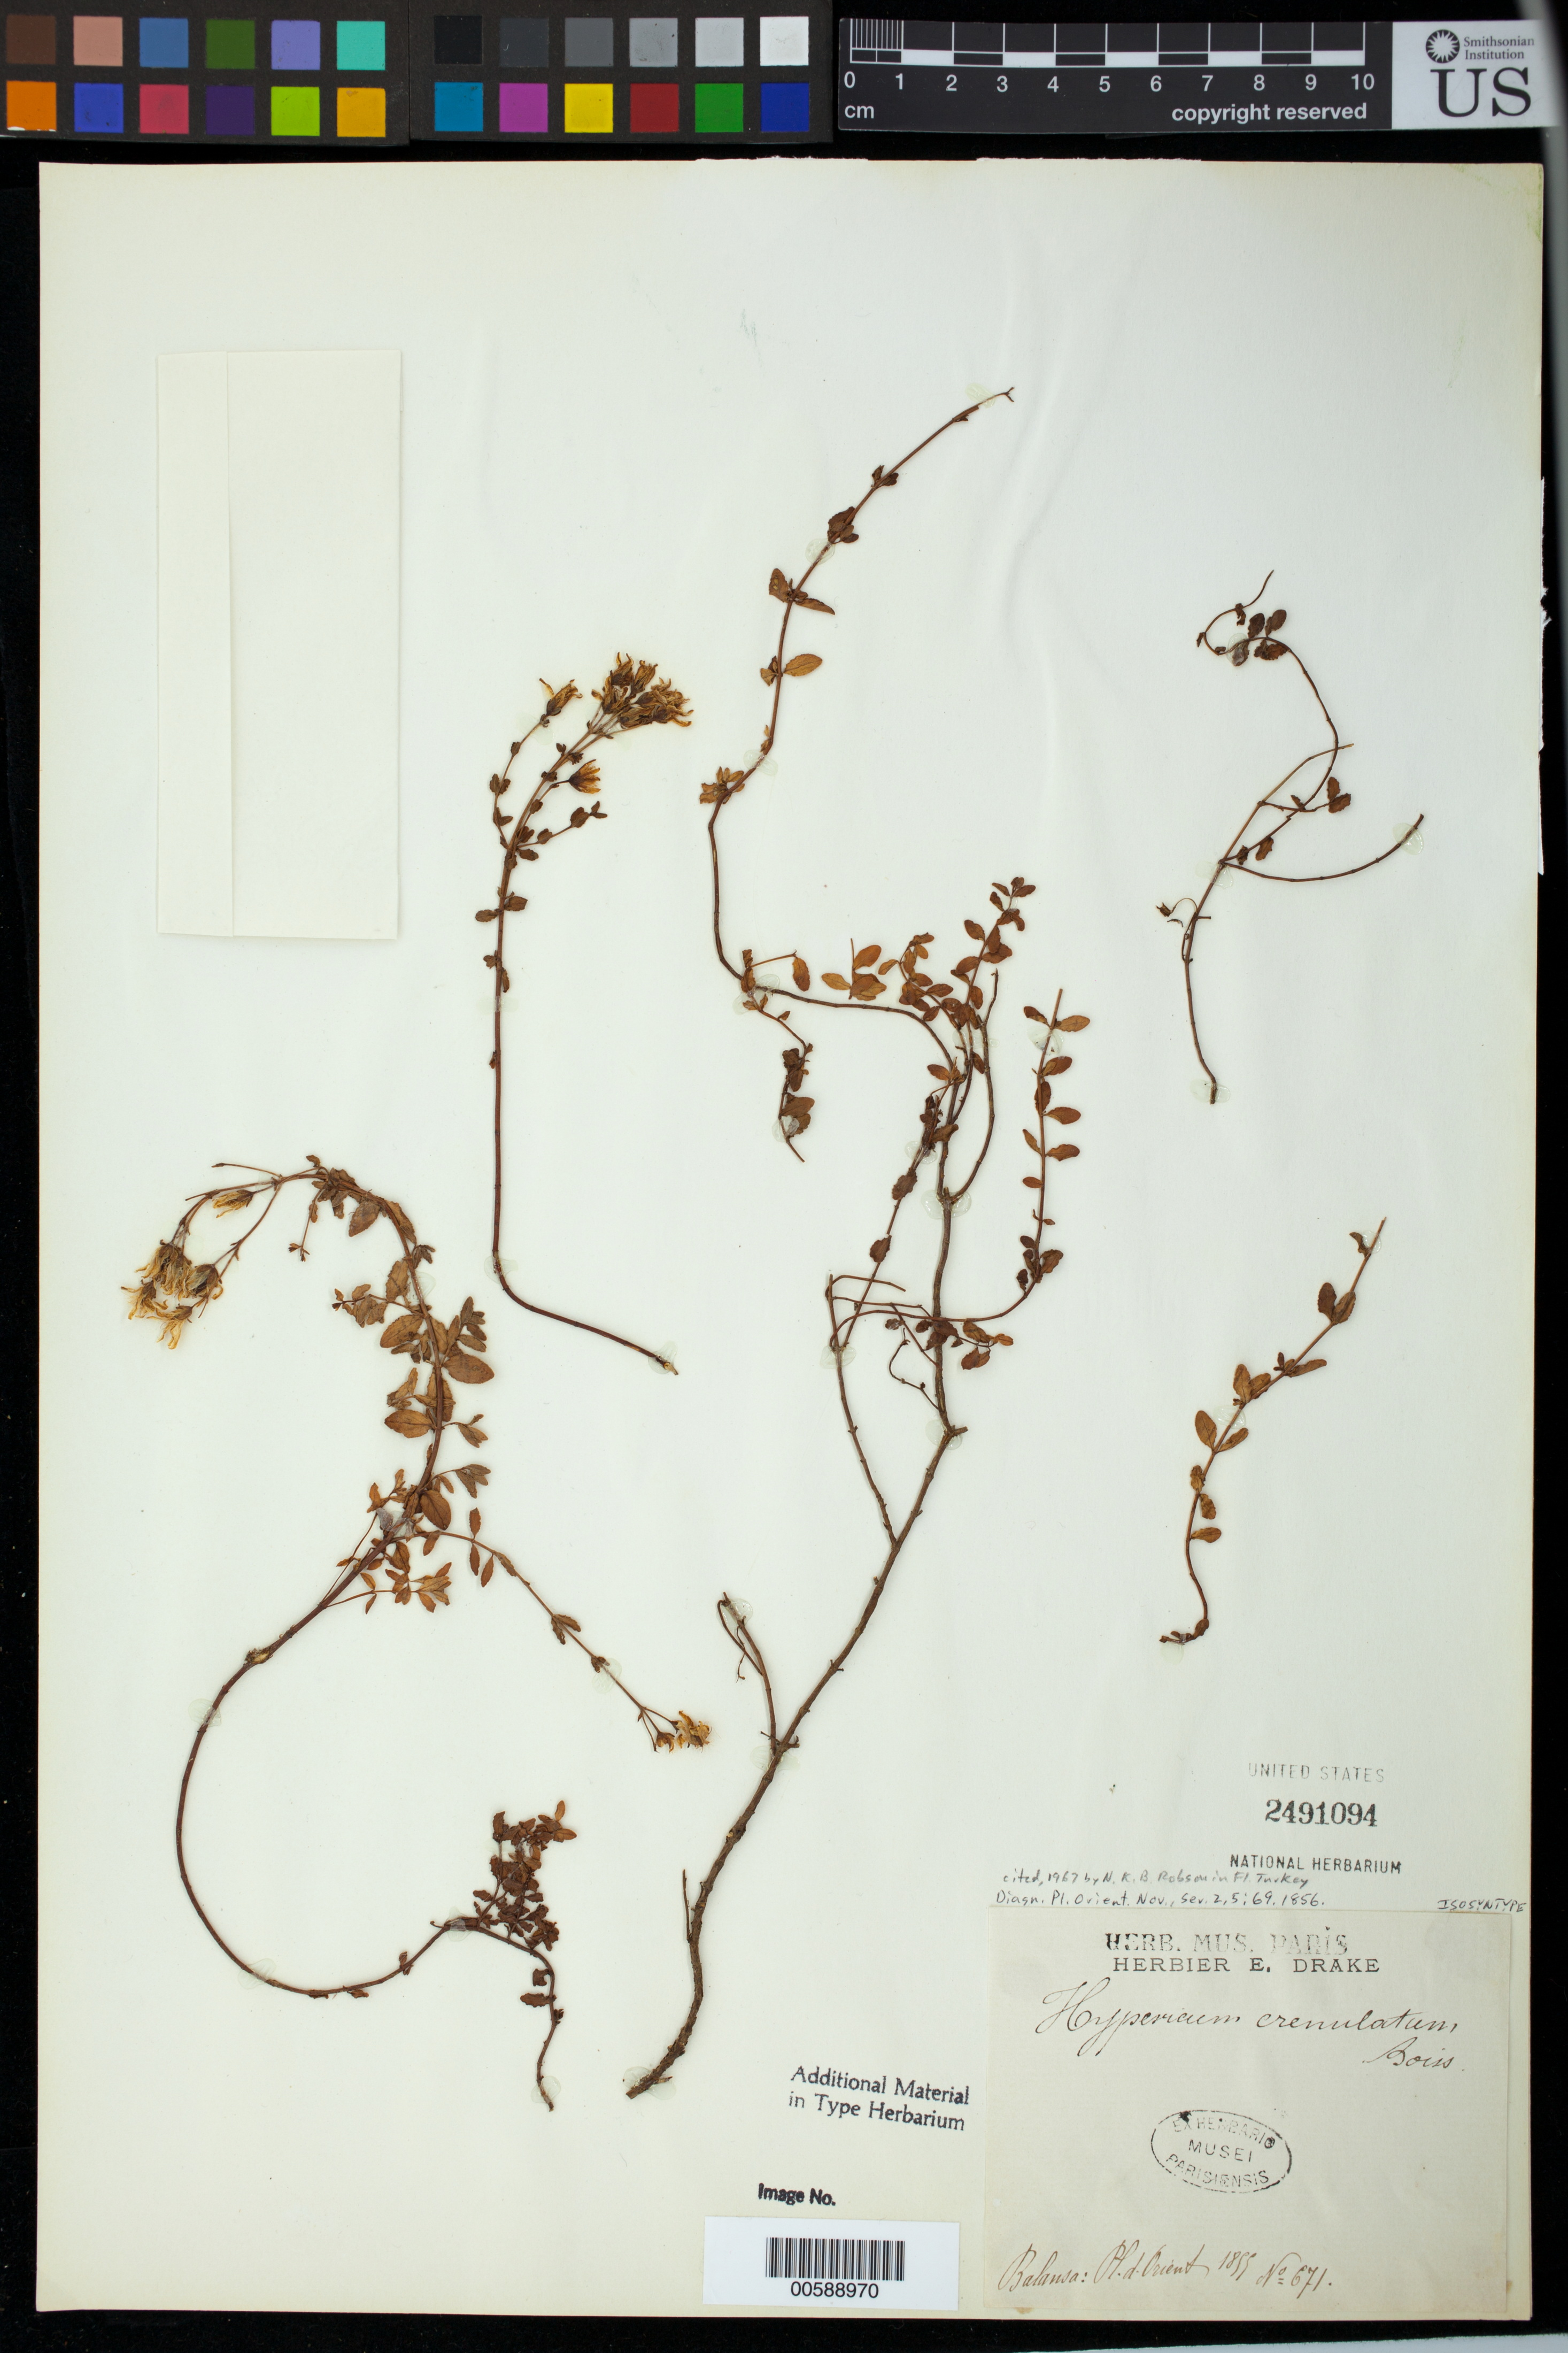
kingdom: Plantae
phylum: Tracheophyta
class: Magnoliopsida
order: Malpighiales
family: Hypericaceae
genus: Hypericum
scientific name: Hypericum crenulatum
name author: Boiss.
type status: Isosyntype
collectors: B. Balansa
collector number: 671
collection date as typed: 04 Jul 1855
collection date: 1855-07-04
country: Turkey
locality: Région alpine du Taurus, au nord du défilé des Portes Ciliciennes.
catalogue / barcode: US 2491094